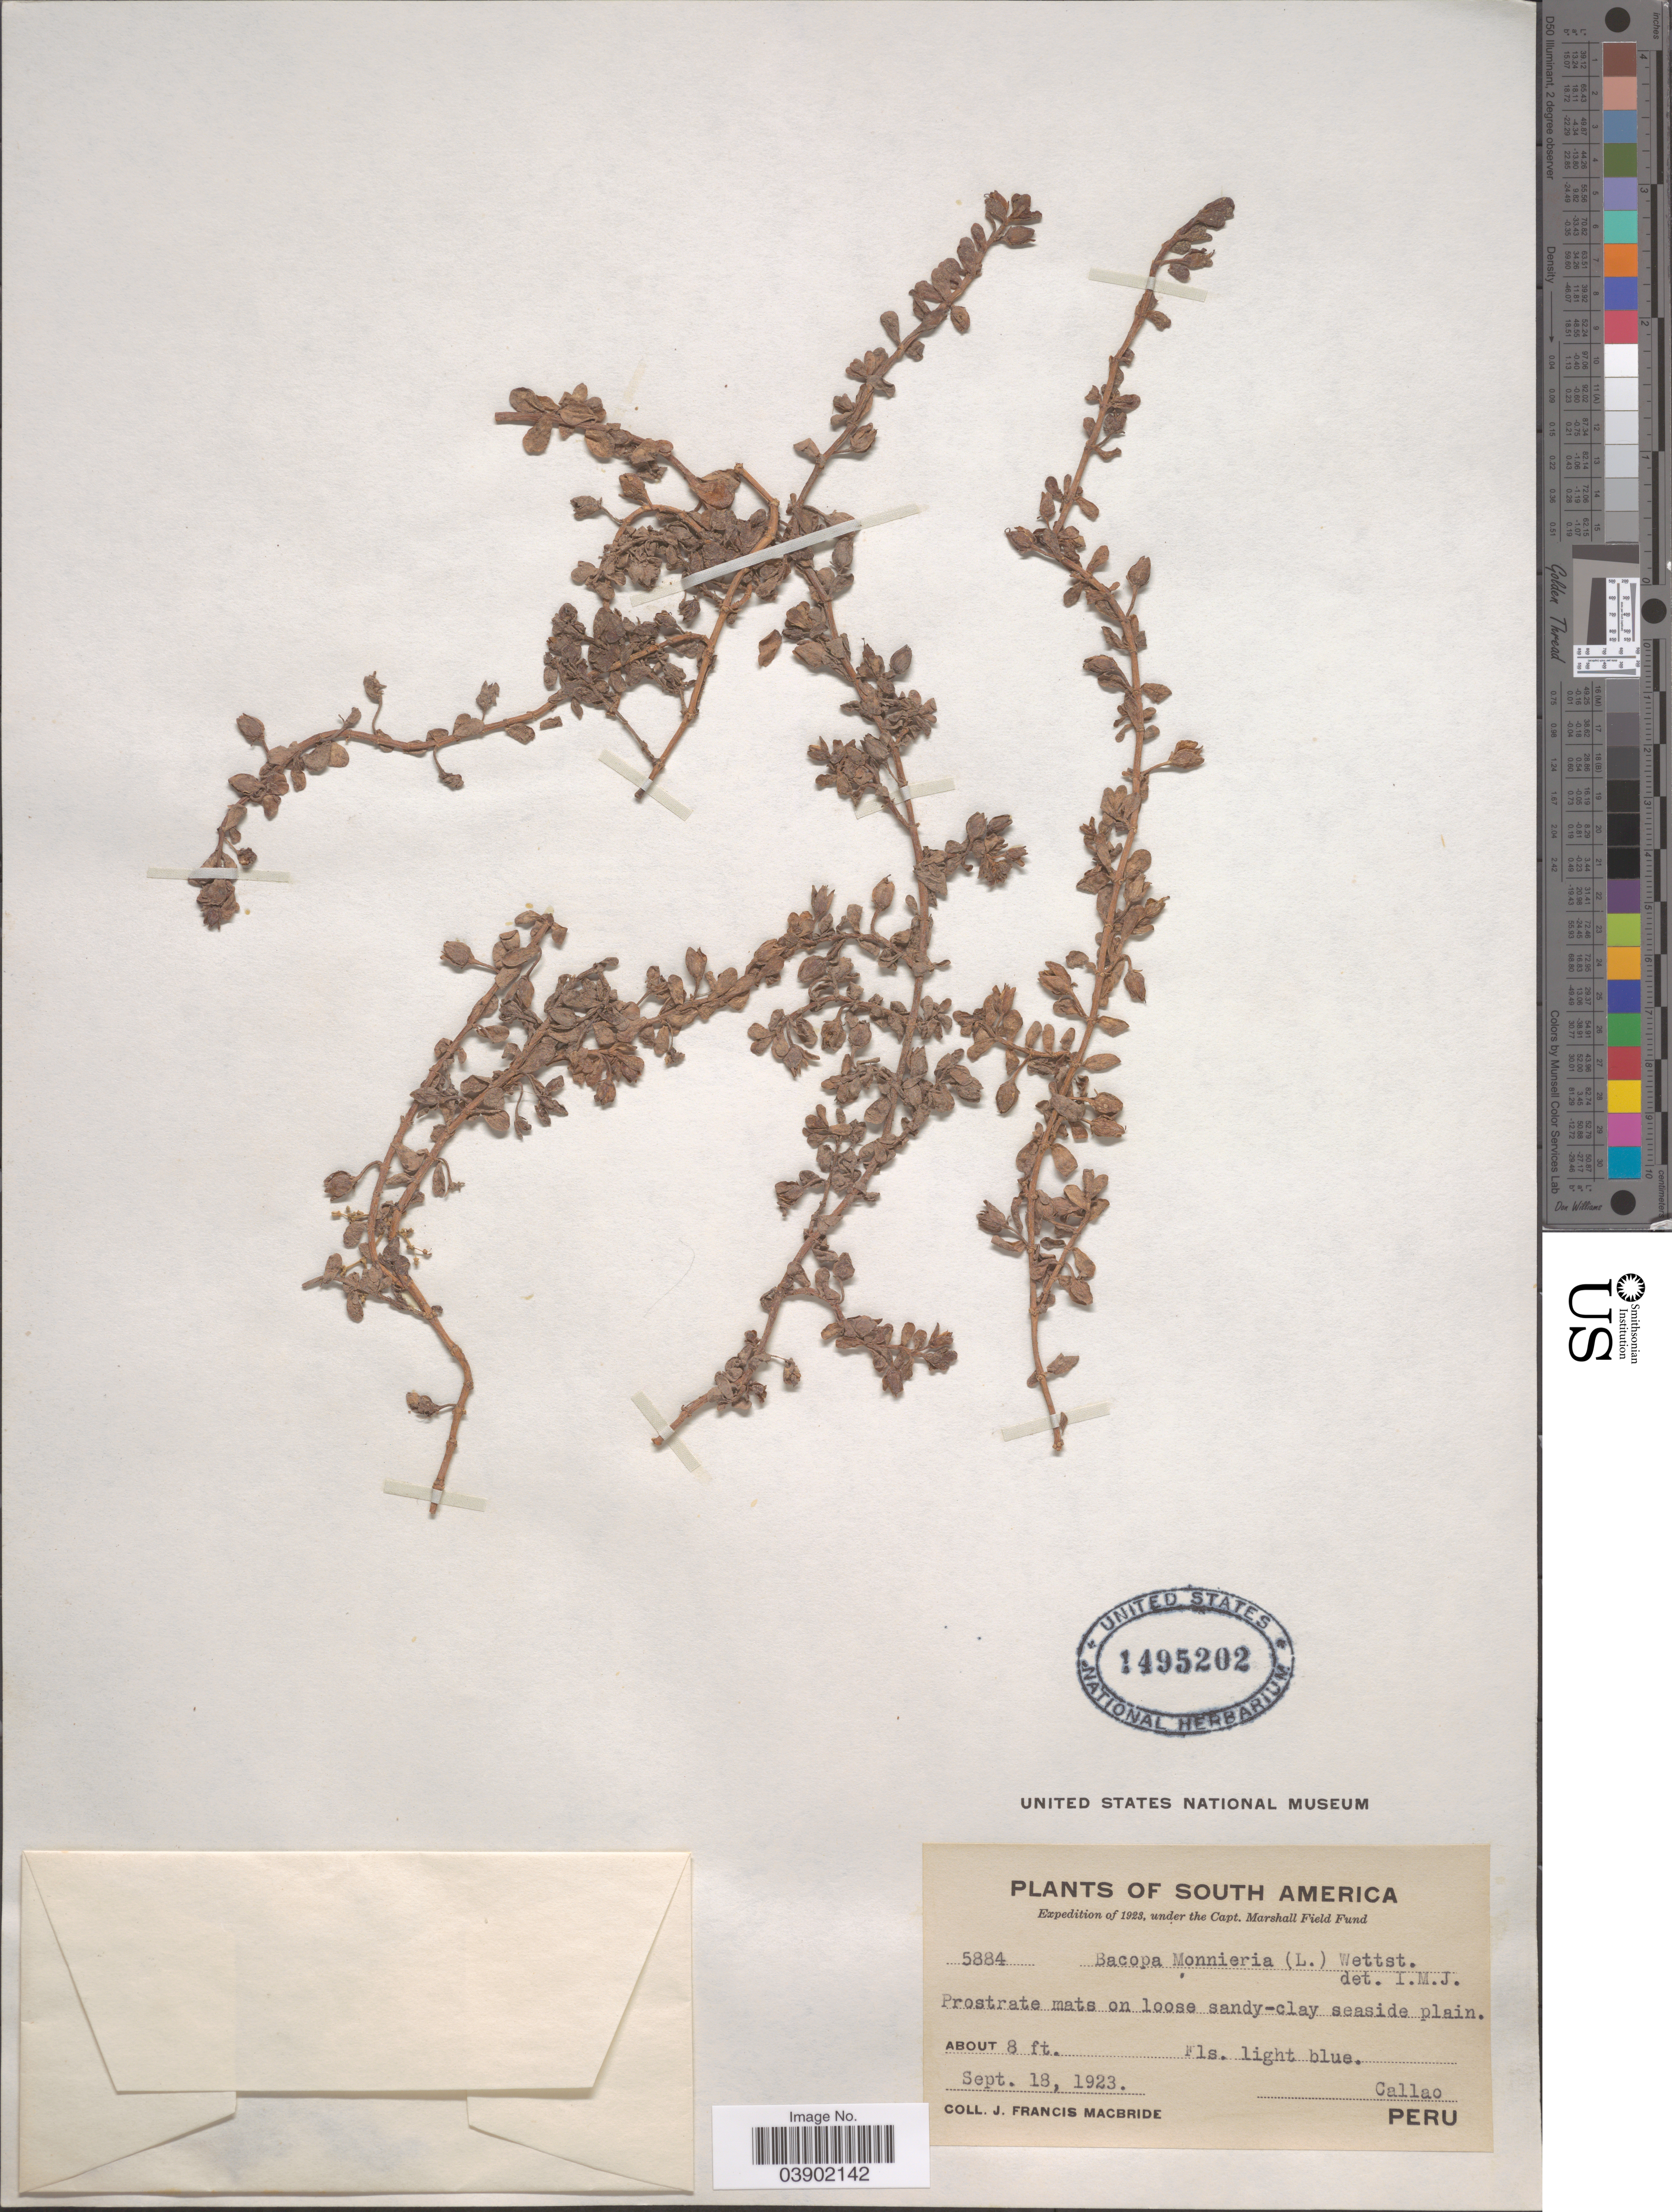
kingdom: Plantae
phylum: Tracheophyta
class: Magnoliopsida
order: Lamiales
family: Plantaginaceae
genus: Bacopa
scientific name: Bacopa monnieri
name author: (L.) Pennell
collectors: J. F. Macbride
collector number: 5884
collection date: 1923-09-18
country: Peru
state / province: Callao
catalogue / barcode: US 1495202